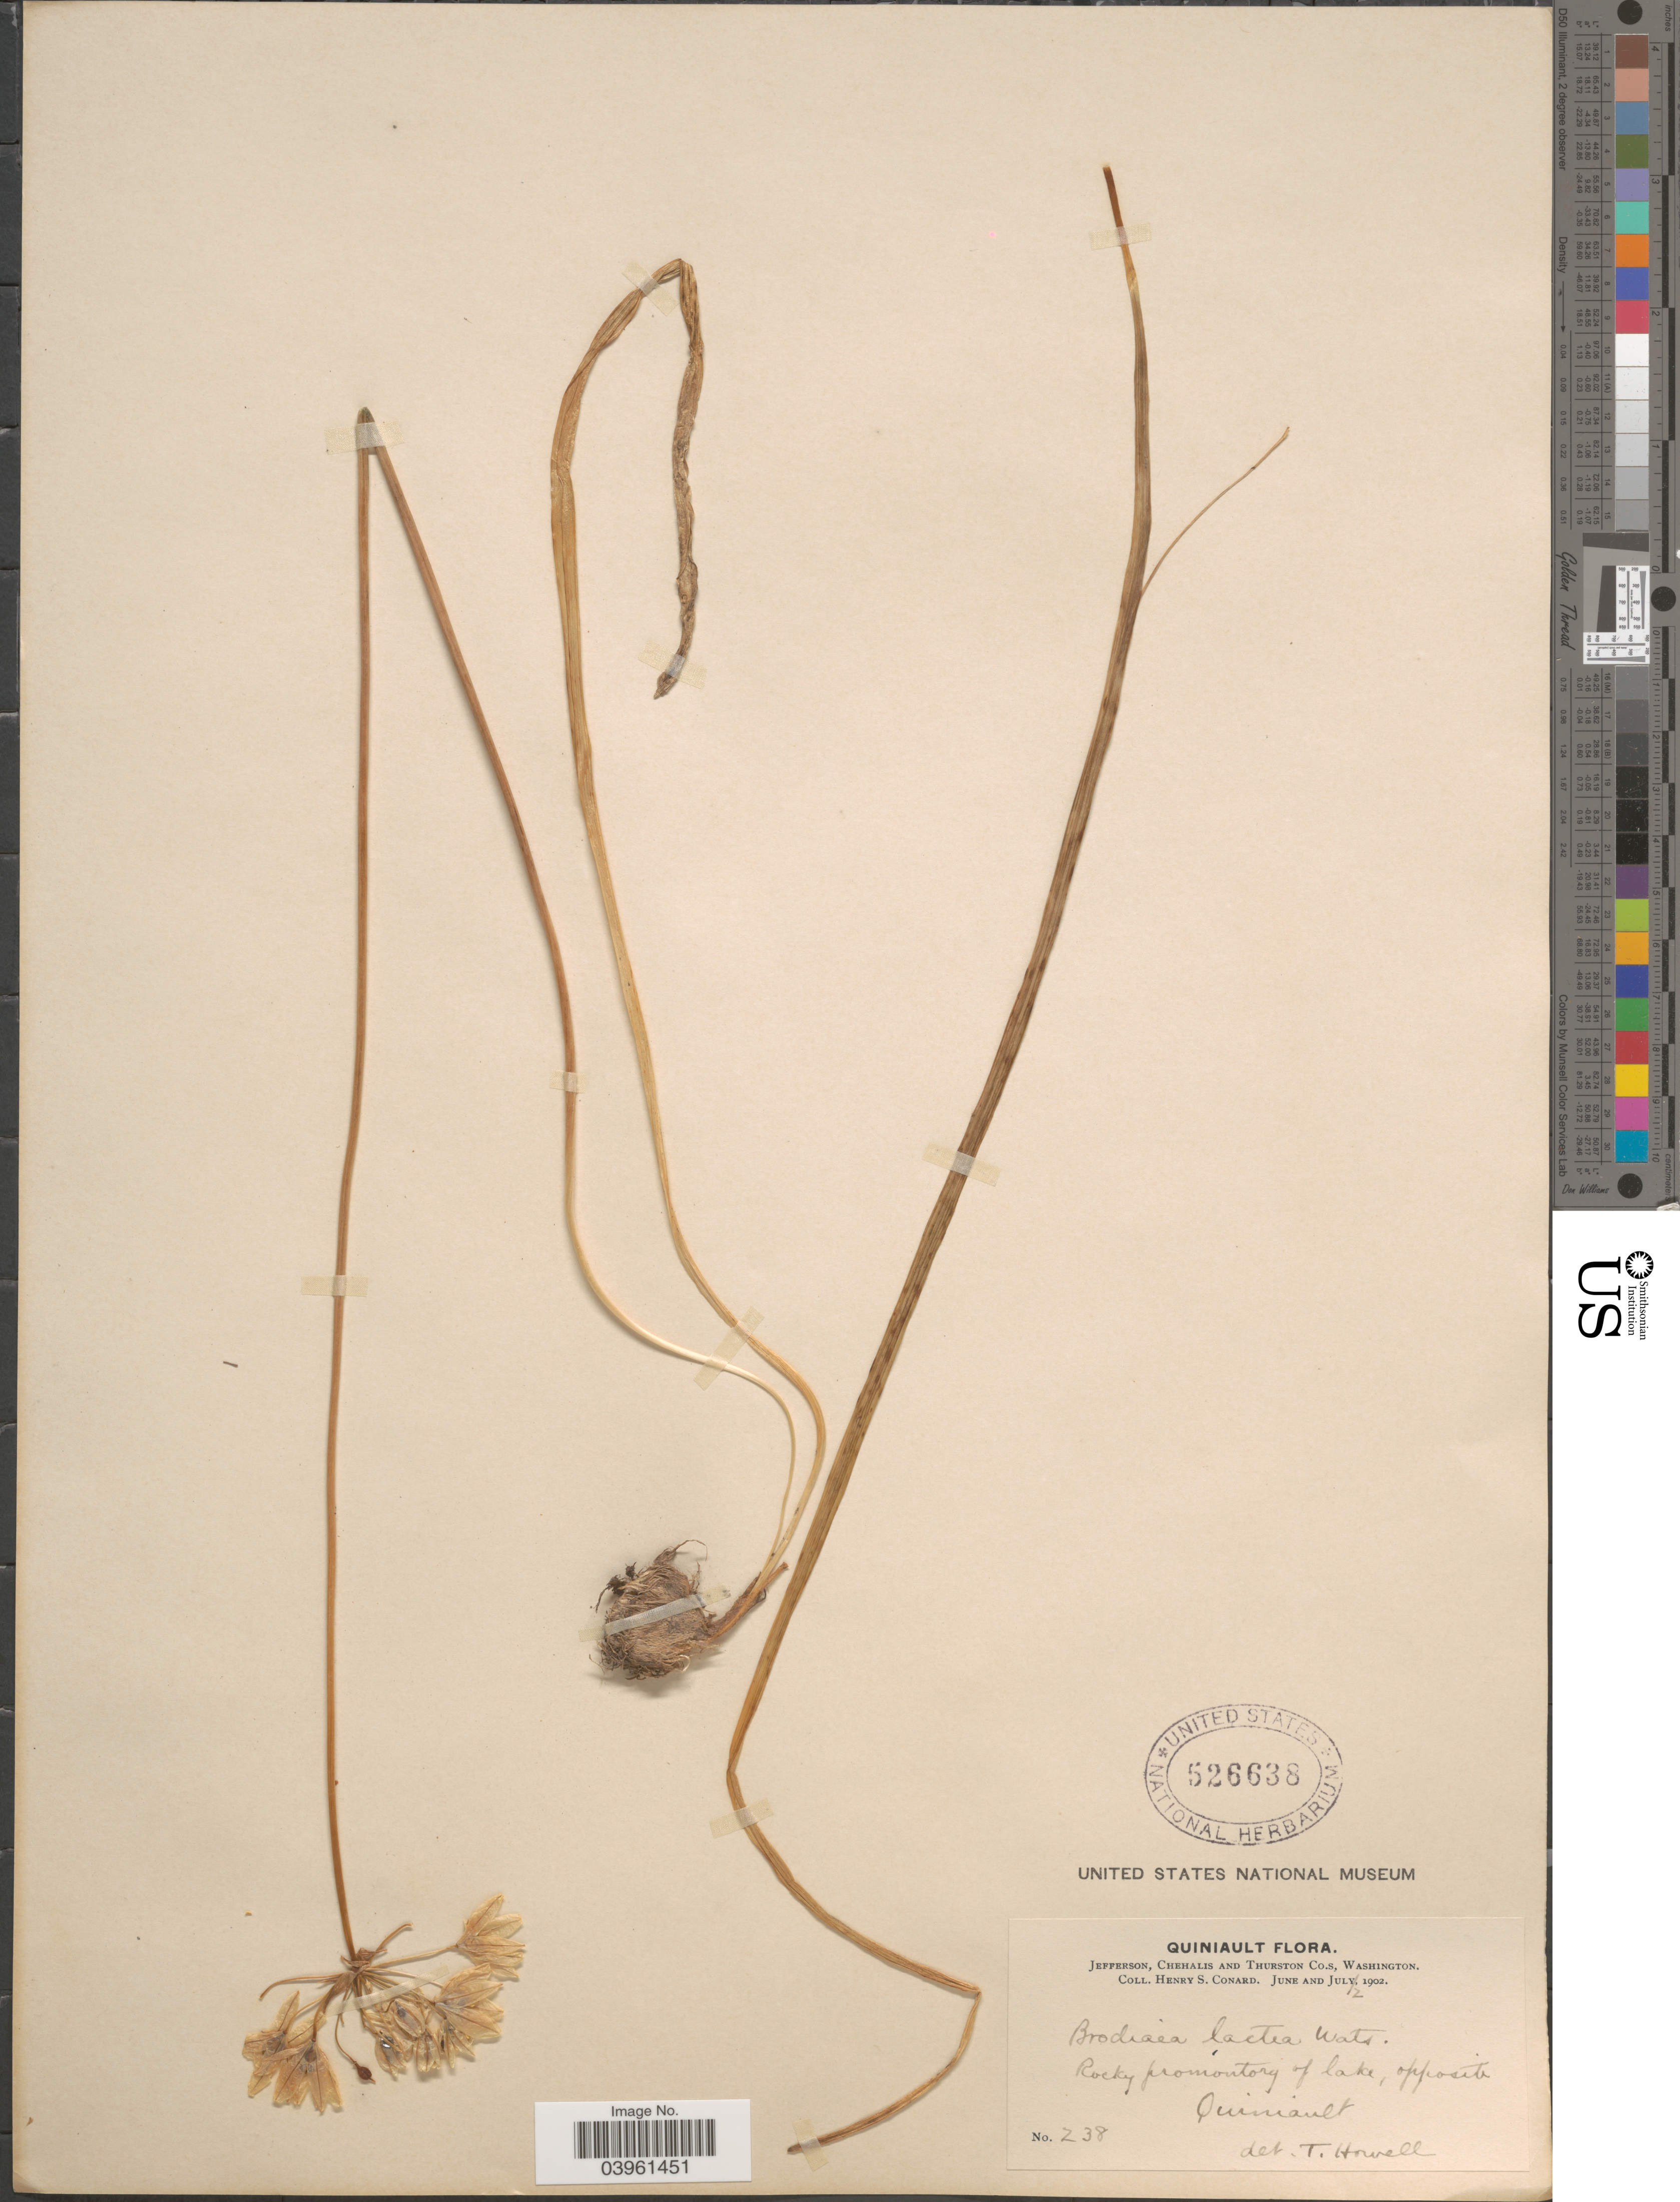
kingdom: Plantae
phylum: Tracheophyta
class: Liliopsida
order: Asparagales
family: Asparagaceae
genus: Triteleia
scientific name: Triteleia hyacinthina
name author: (Lindl.) Greene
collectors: H. S. Conard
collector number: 238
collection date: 1902-07-02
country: United States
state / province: Washington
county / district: Thurston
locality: Quiniault. Jefferson, Chehalis and Thurston Co.s. [unsure placement] Rocky promontory of lake, opposite Quiniault.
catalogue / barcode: US 526638